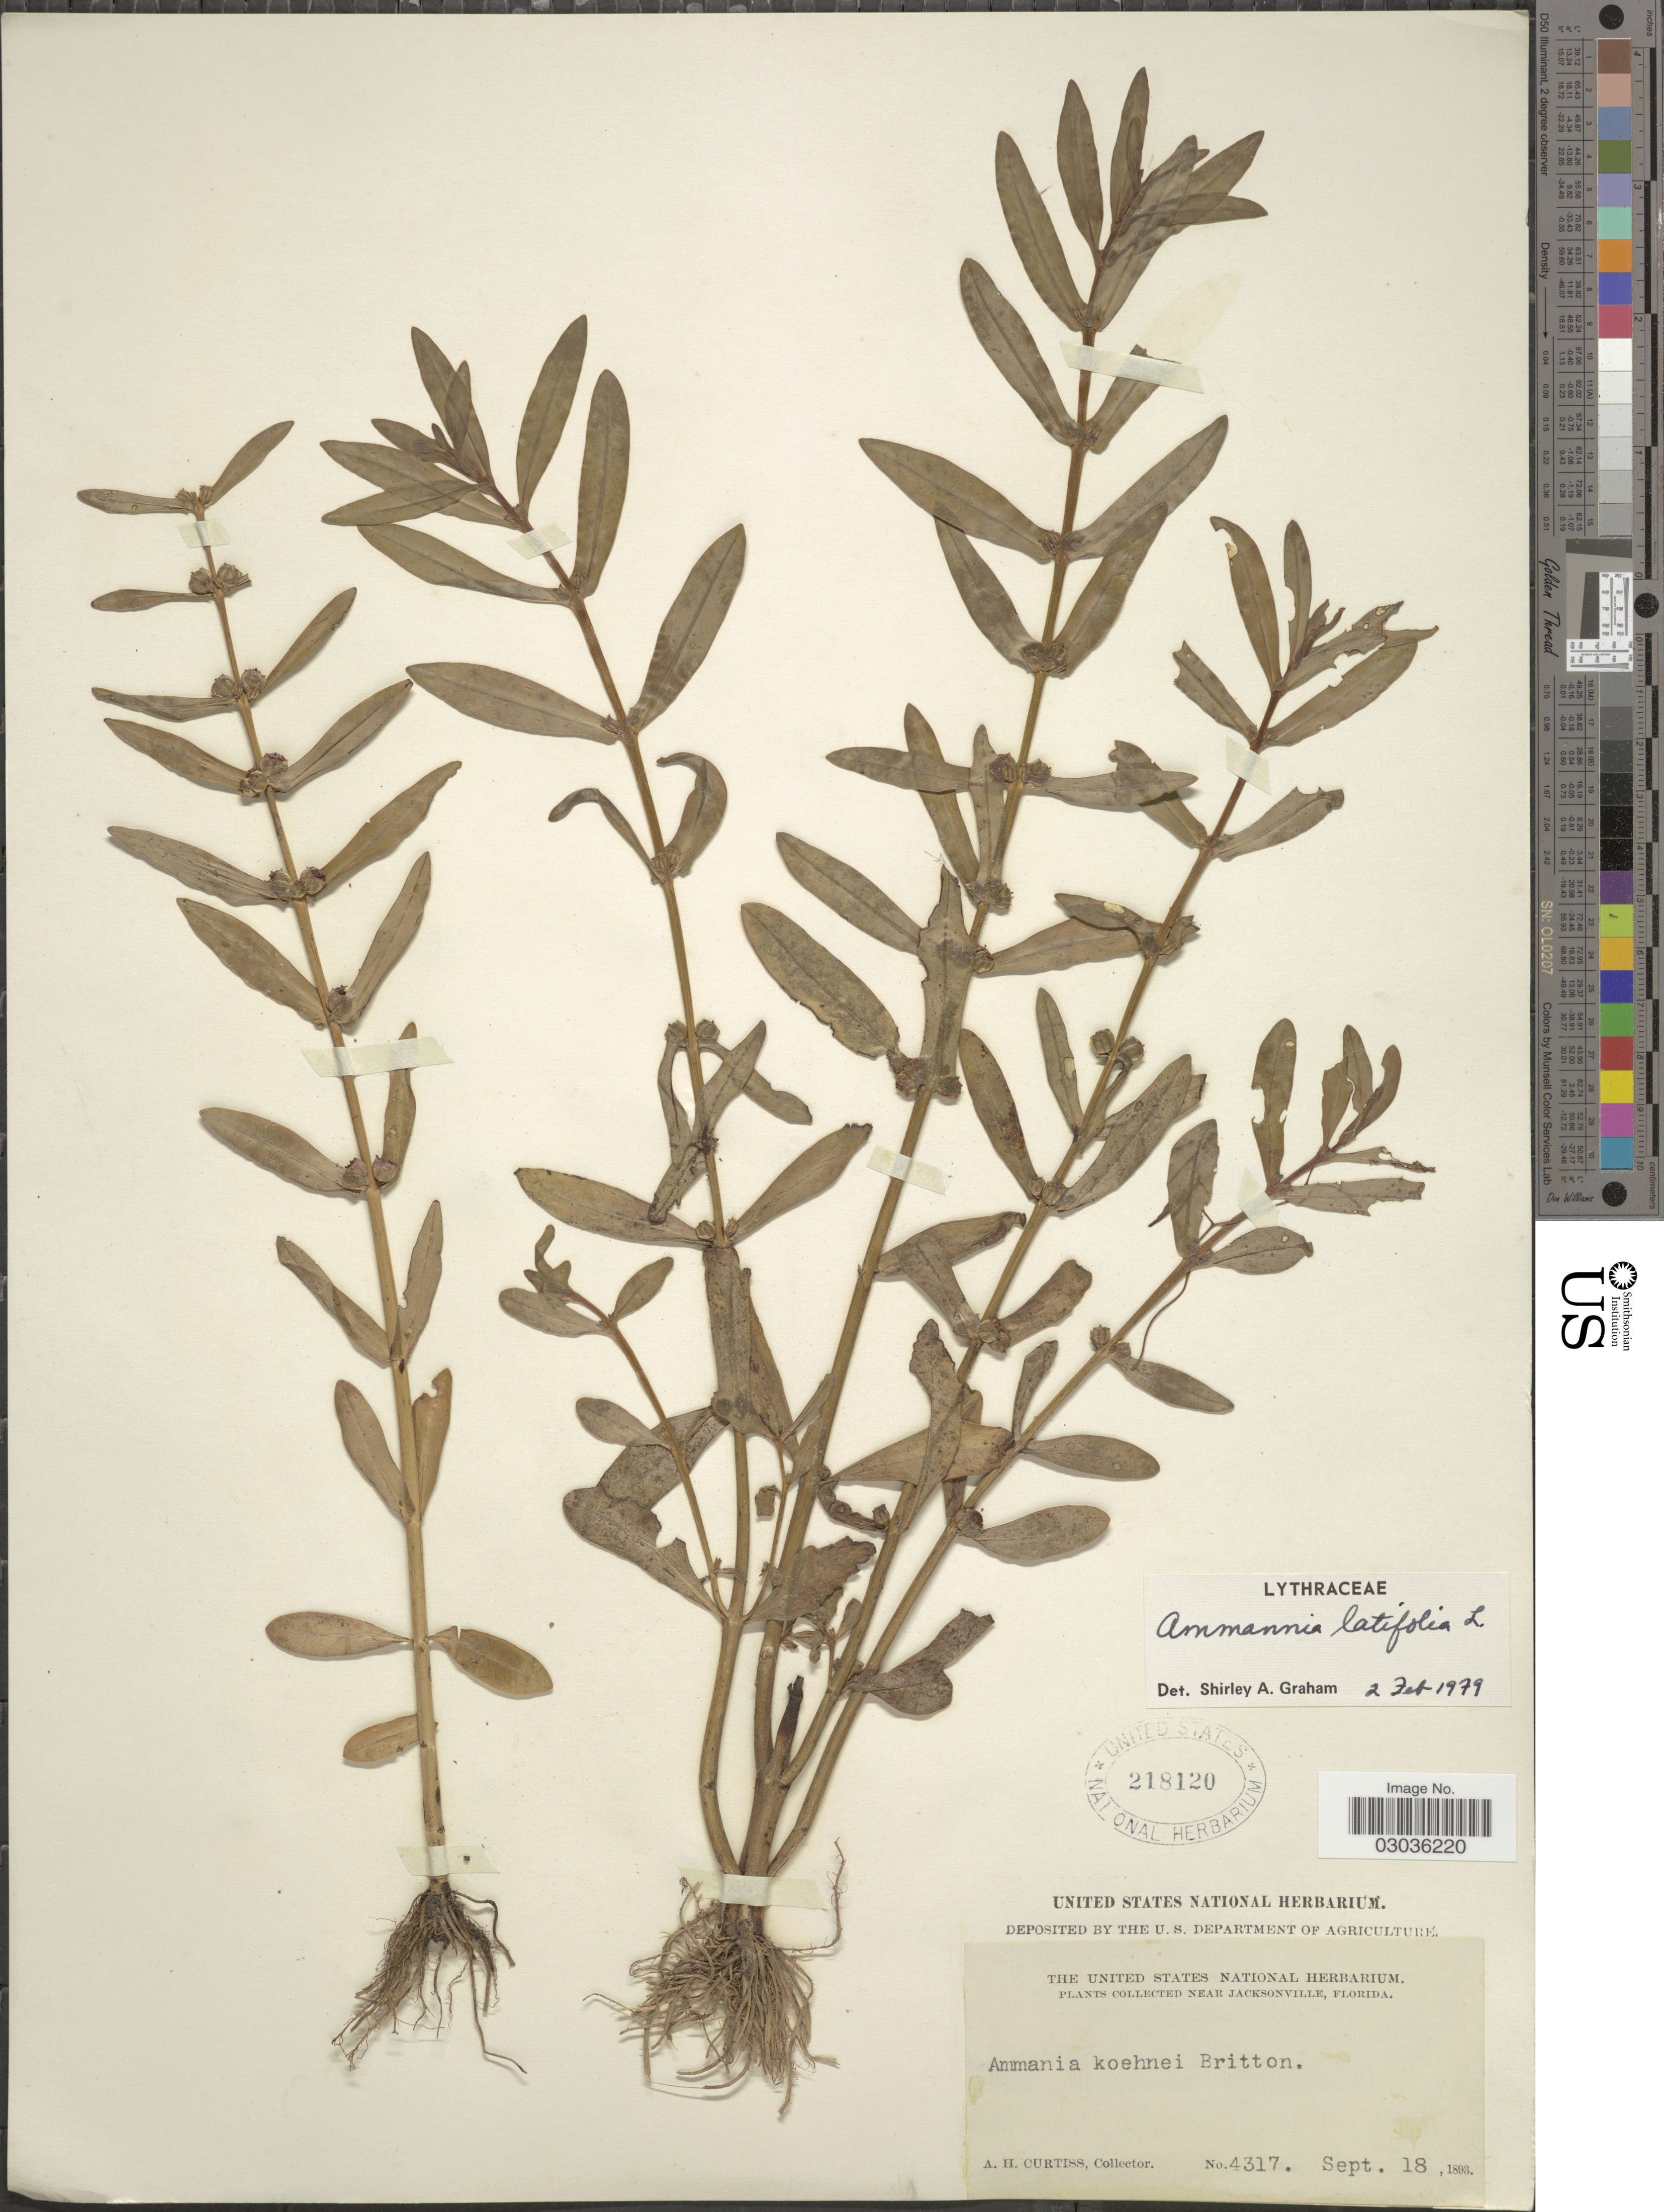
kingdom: Plantae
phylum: Tracheophyta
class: Magnoliopsida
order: Myrtales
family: Lythraceae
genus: Ammannia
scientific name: Ammannia latifolia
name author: L.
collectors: A. H. Curtiss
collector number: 4317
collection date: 1893-09-18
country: United States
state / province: Florida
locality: Near Jacksonville.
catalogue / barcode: US 218120